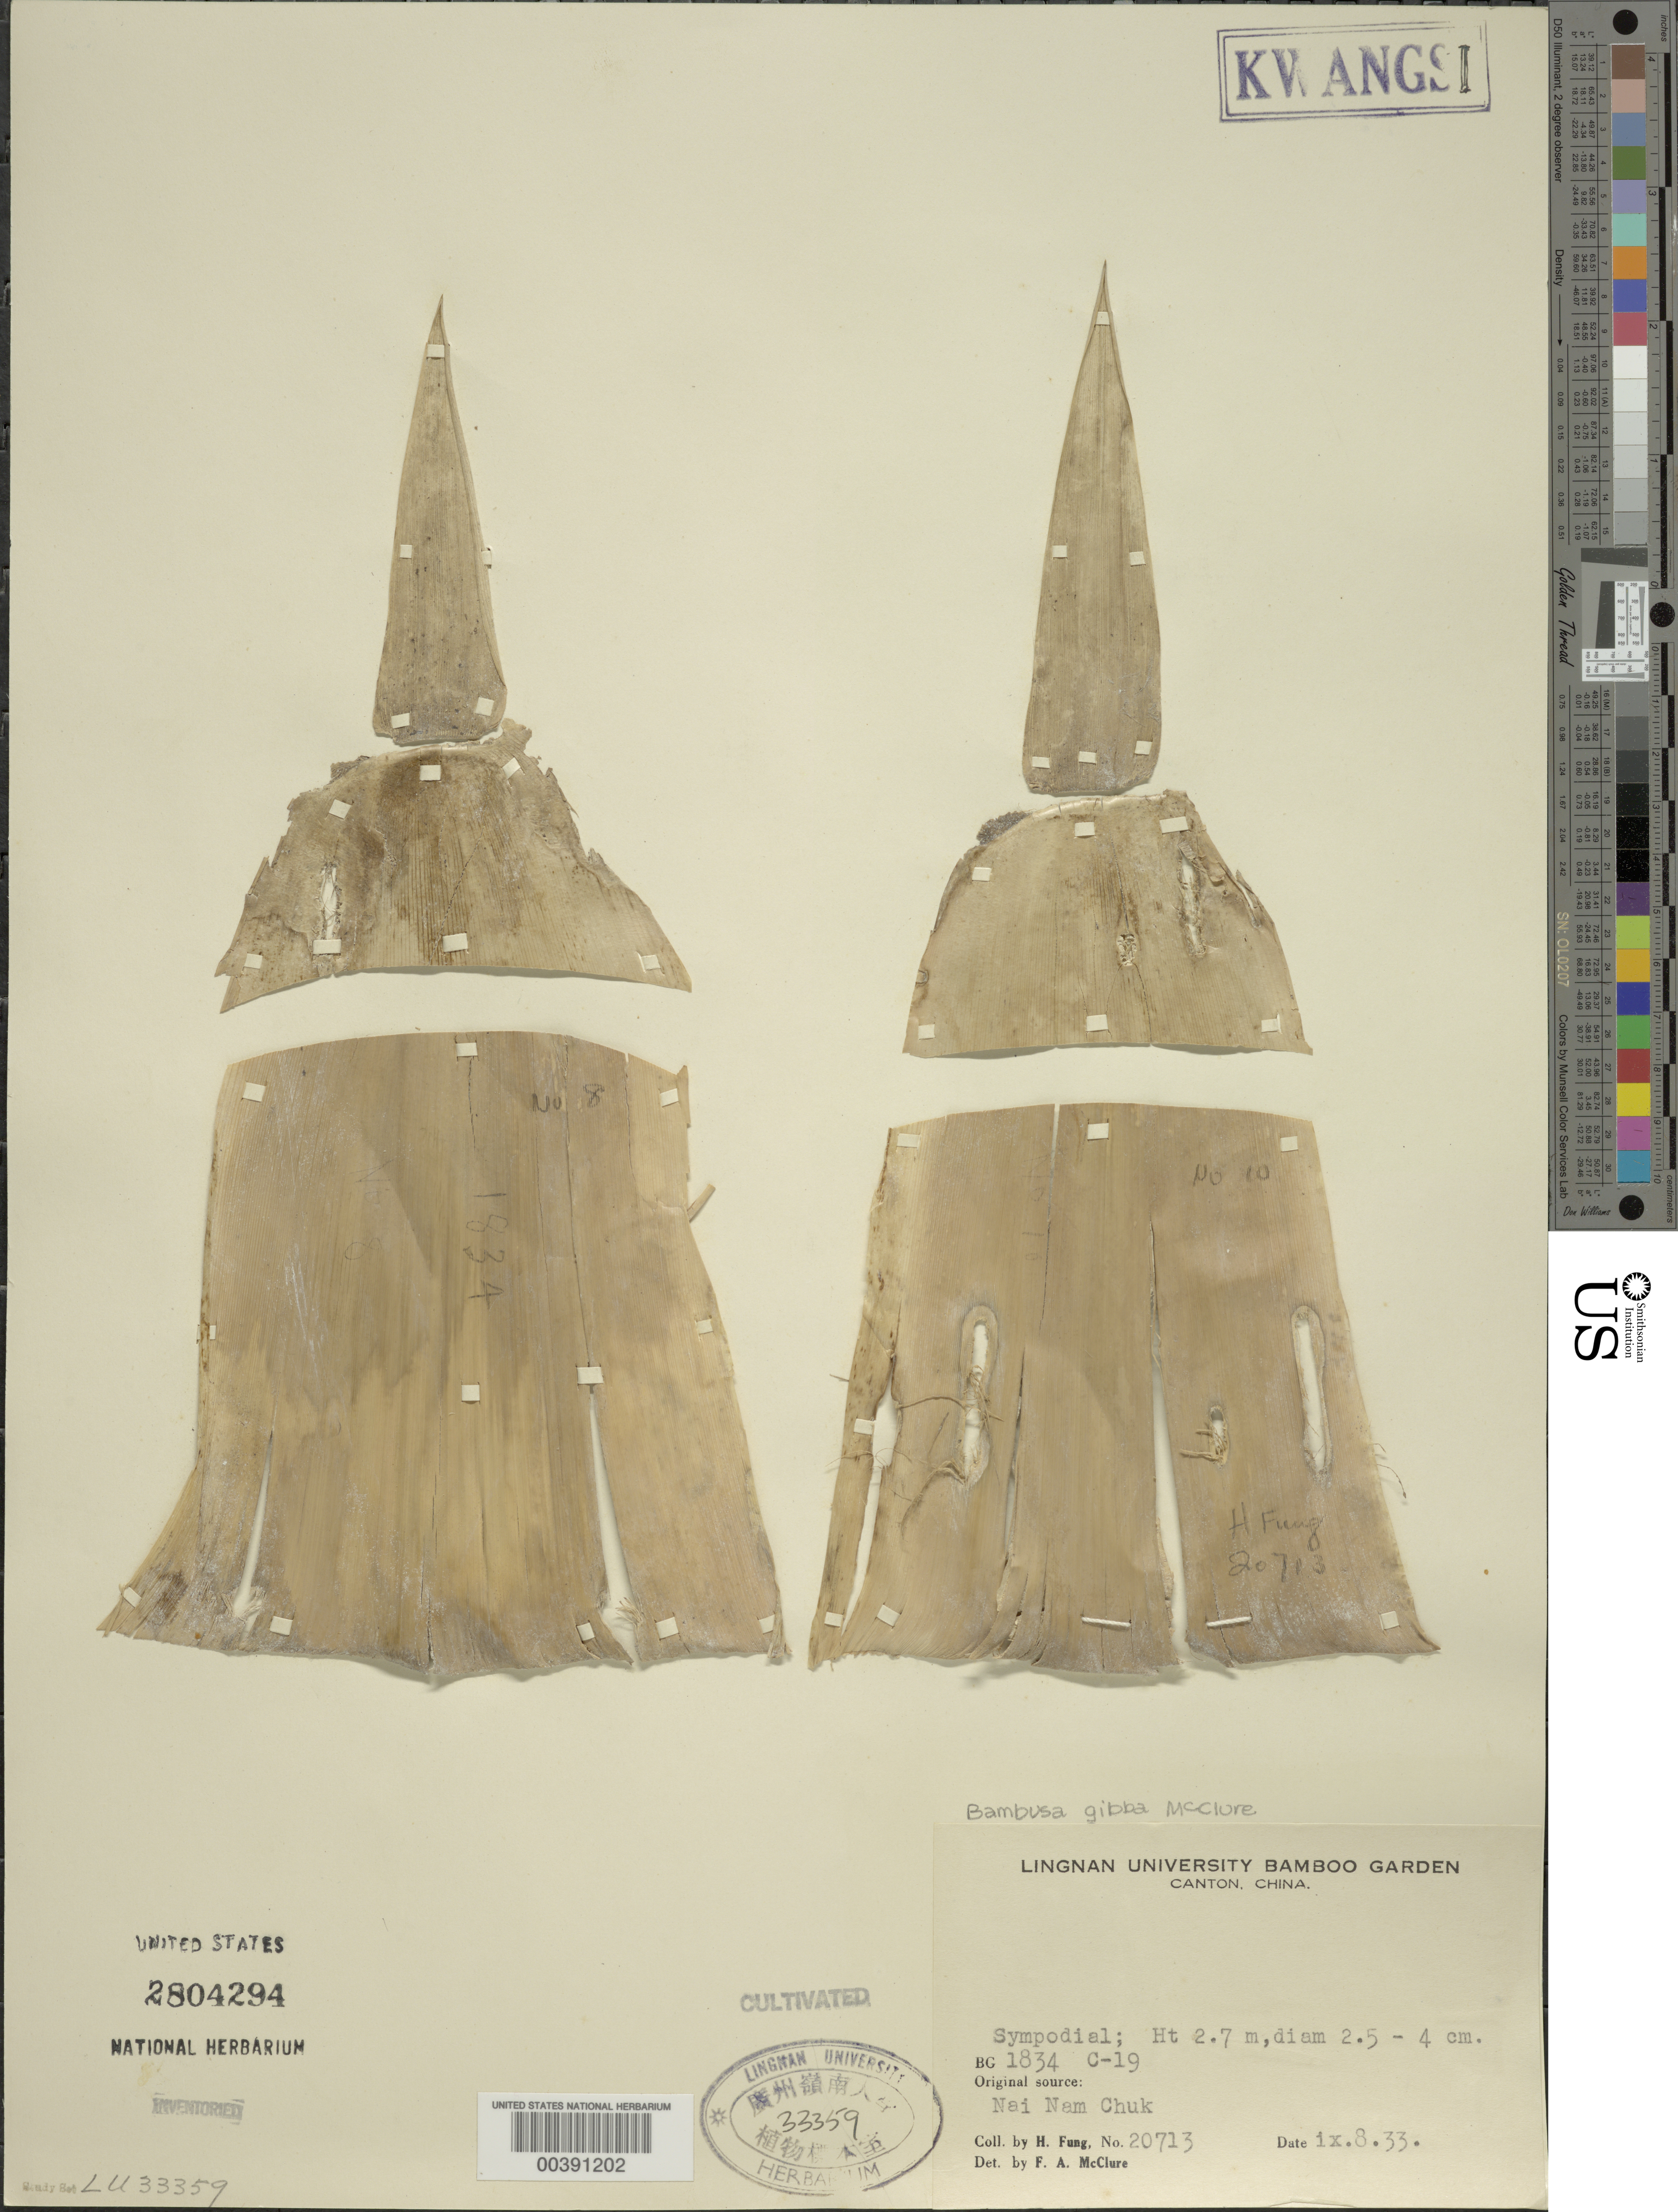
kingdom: Plantae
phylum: Tracheophyta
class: Liliopsida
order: Poales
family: Poaceae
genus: Bambusa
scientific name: Bambusa gibba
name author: McClure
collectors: H. L. Fung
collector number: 20713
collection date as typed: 08 Sep 1933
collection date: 1933-09-08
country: China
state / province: Guangdong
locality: Lingnan univ. bg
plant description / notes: On permanent loan to US National Herbarium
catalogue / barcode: US 2804294